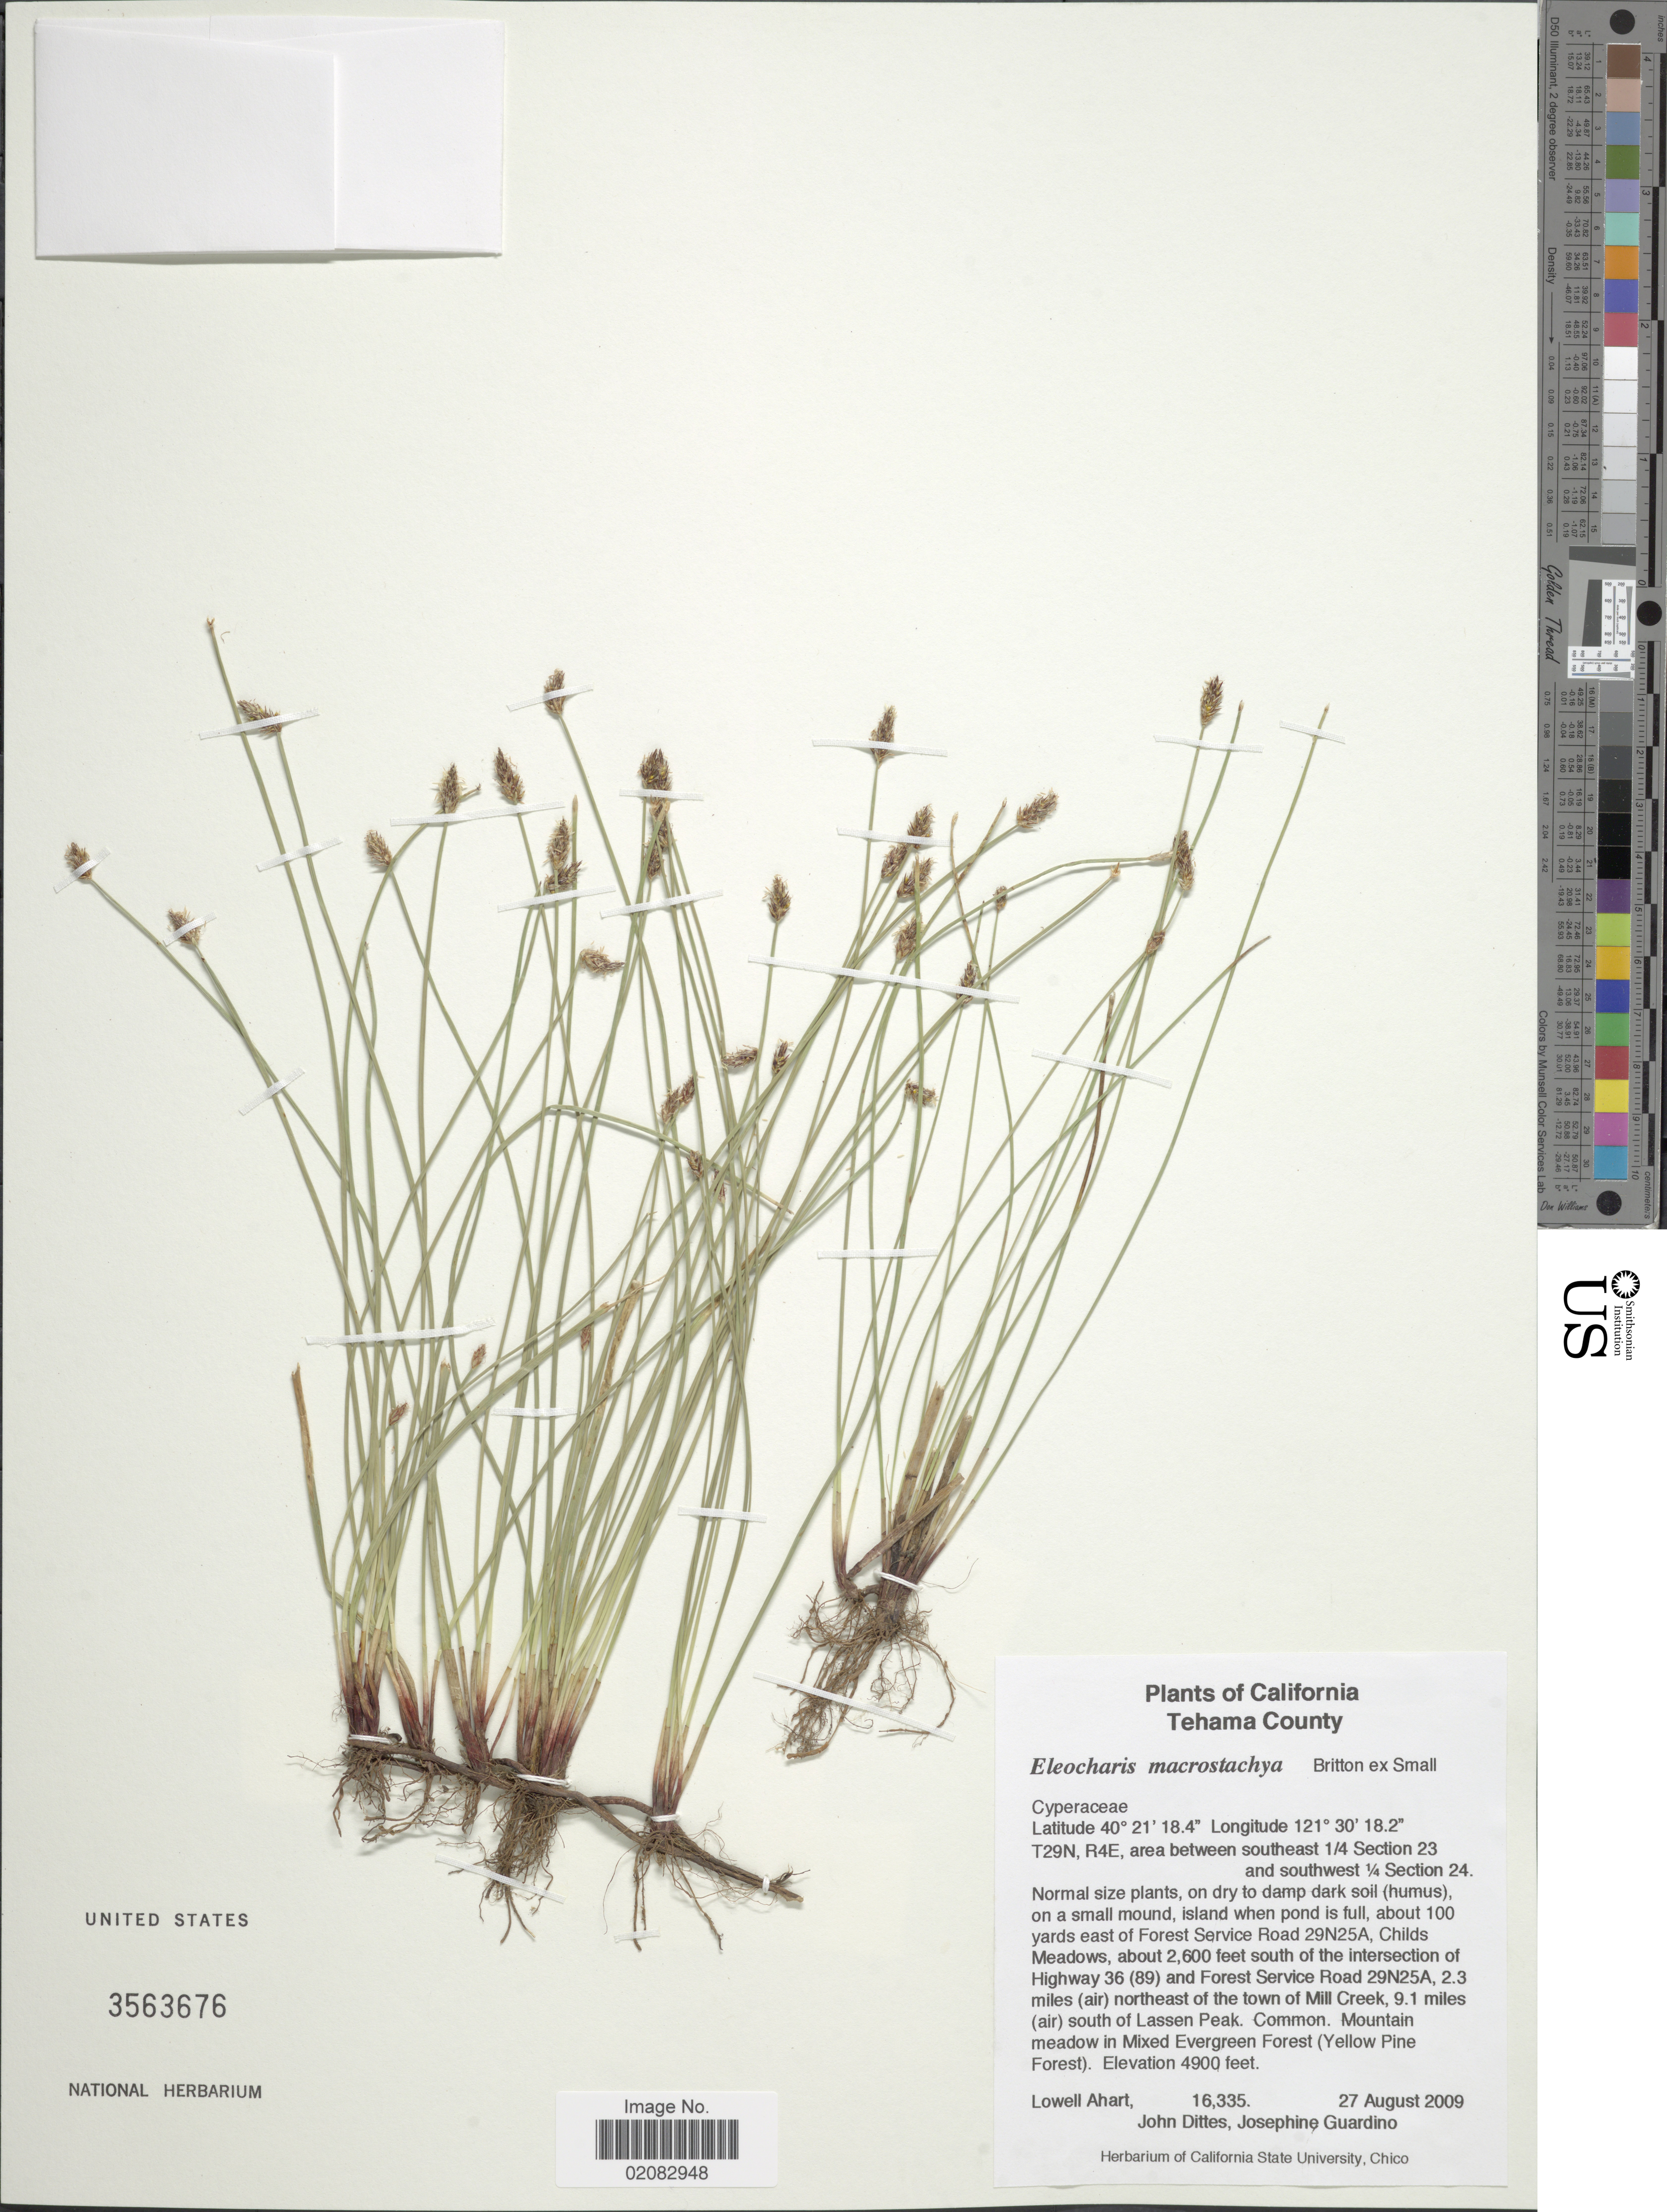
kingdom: Plantae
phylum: Tracheophyta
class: Liliopsida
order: Poales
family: Cyperaceae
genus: Eleocharis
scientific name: Eleocharis macrostachya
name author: Britton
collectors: L. Ahart, J. Dittes & J. Guardino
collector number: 16335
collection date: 2009-08-27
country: United States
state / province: California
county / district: Tehama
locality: Tehama County, T29N, R4E, area between southeast 1/4 Section 23 and southwest ¼ Section 24, about 100 yards east of Forest Service Road 29N25A, Childs meadows, about 2600 feet south of the intersection of Highway 36 (89) and Forest Service Road 29N25A, 2.3 miles (air) northeast of the town of Mill Creek, 9.1 miles (air) south of Lassen Peak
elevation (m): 1494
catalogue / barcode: US 3563676